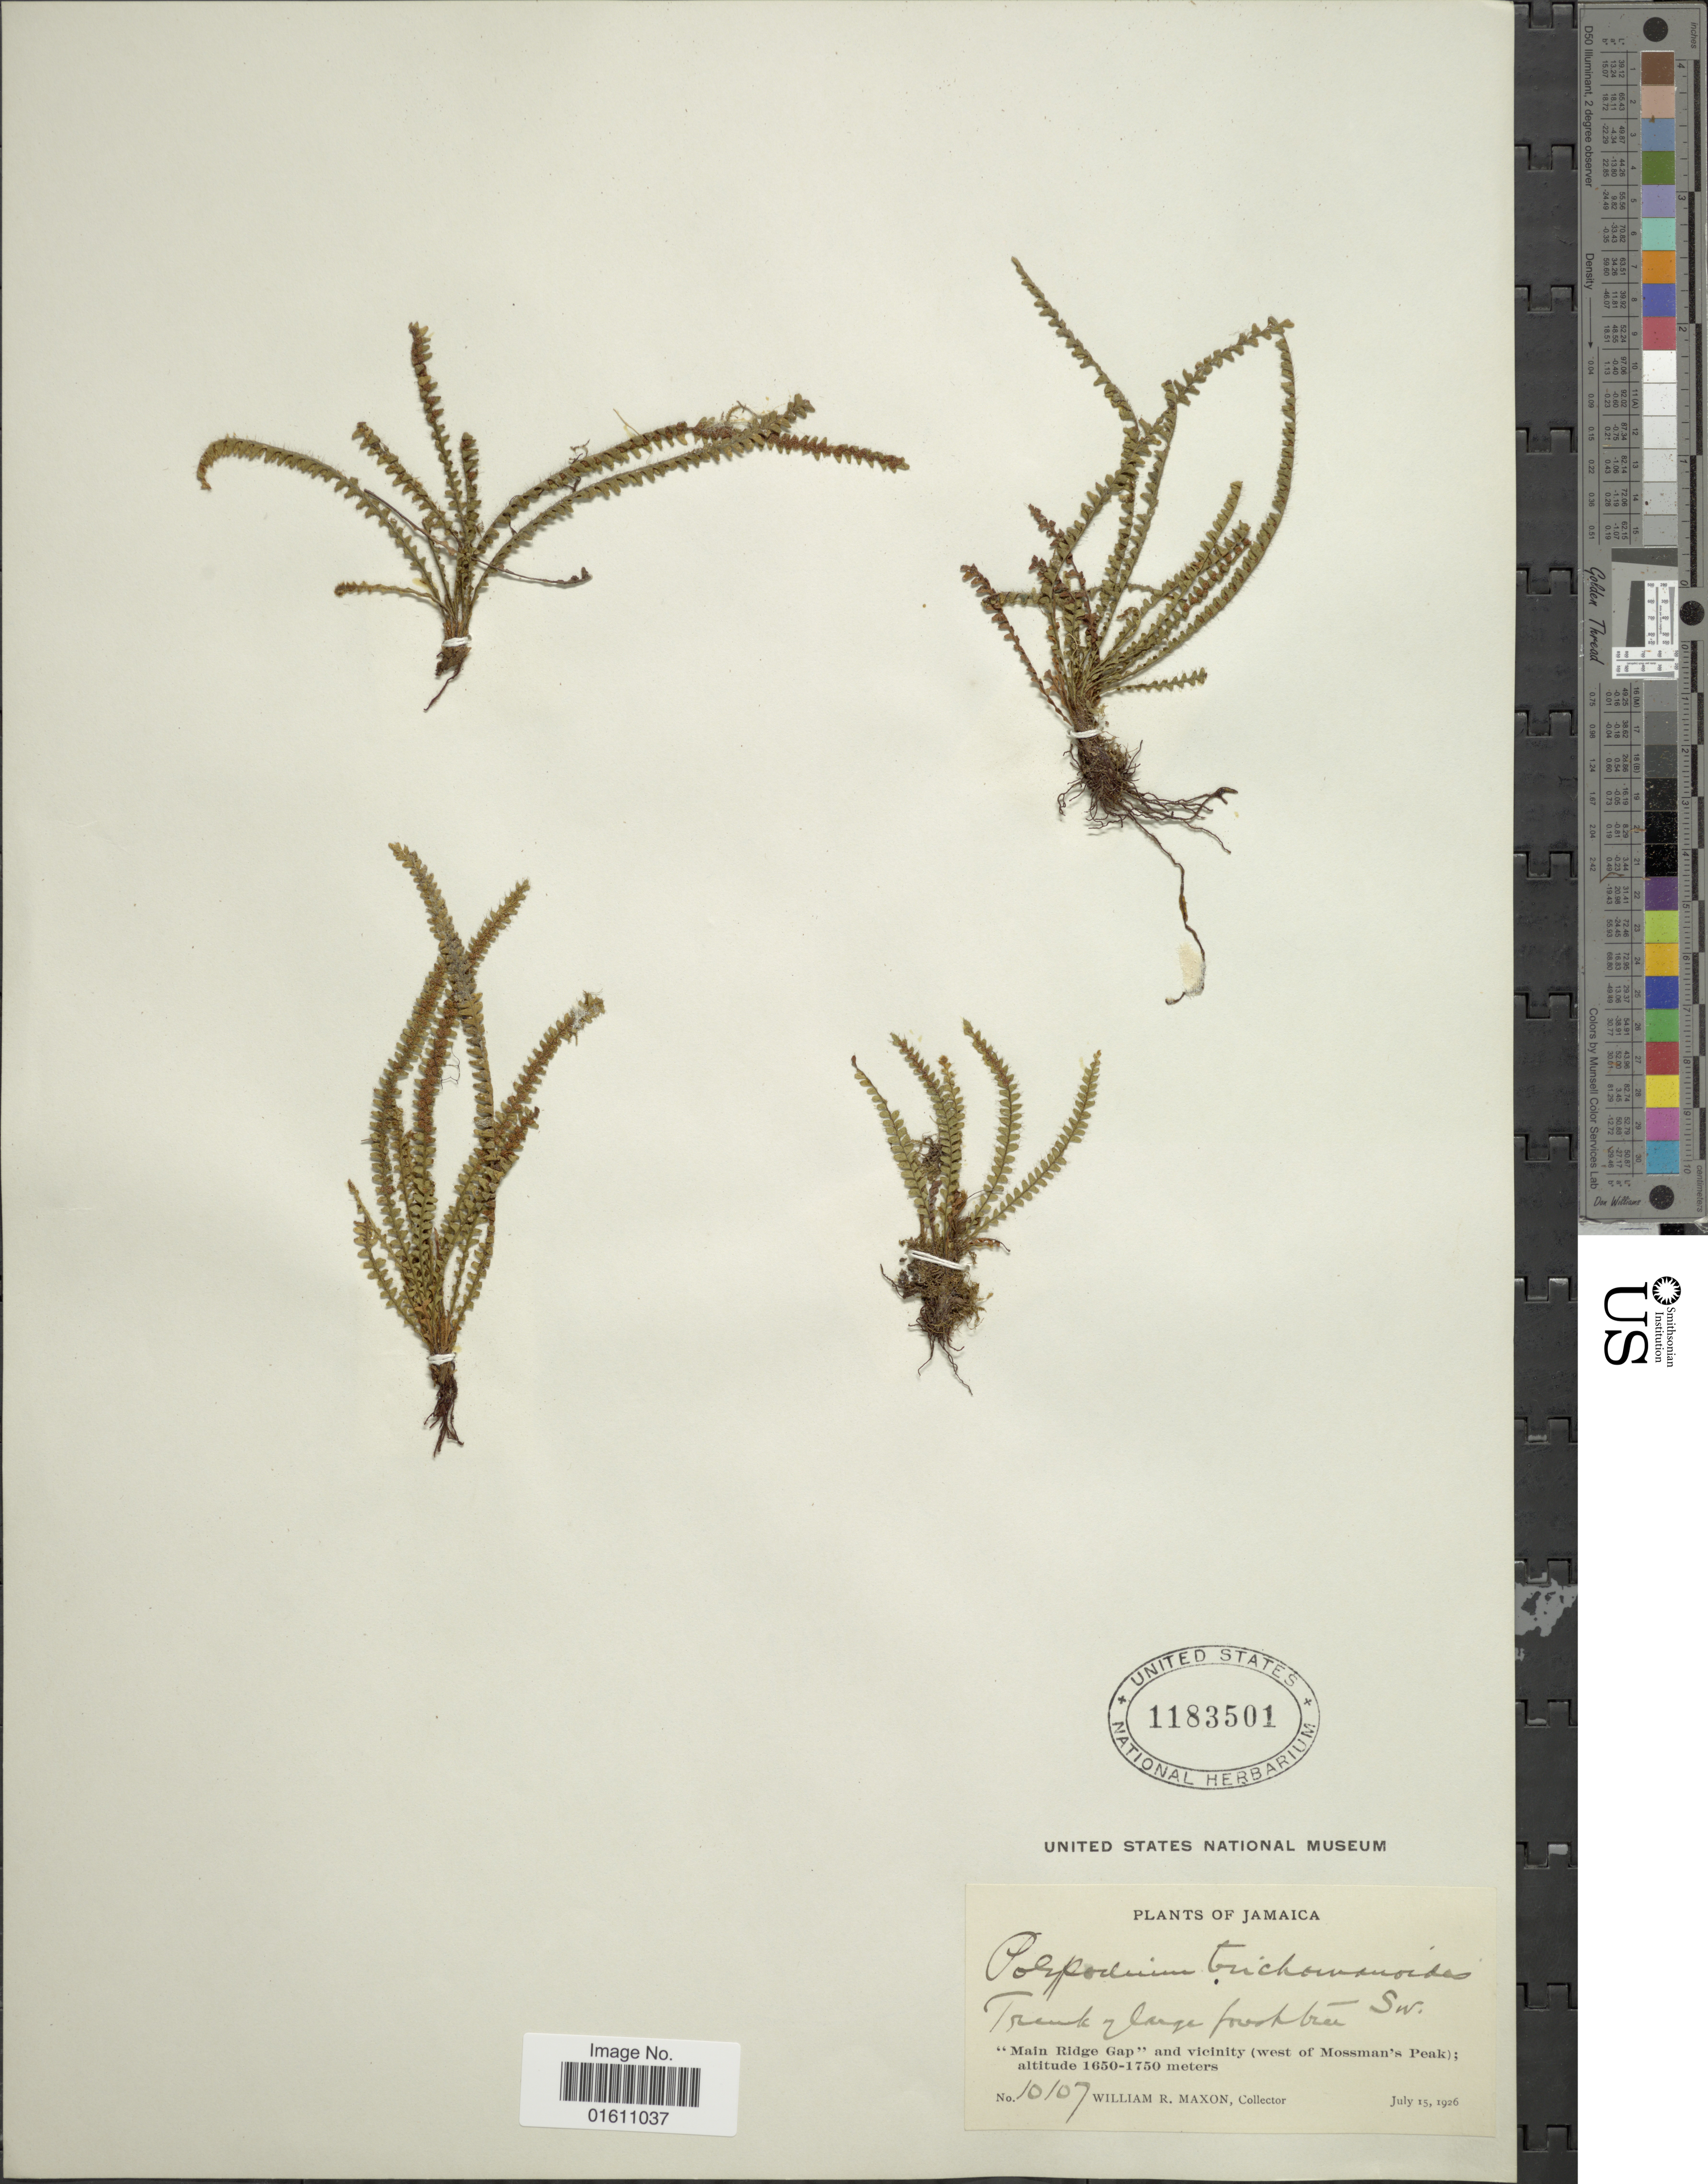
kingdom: Plantae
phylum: Tracheophyta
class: Polypodiopsida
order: Polypodiales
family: Polypodiaceae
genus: Moranopteris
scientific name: Moranopteris trichomanoides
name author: (Sw.) R. Y. Hirai & J. Prado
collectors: W. R. Maxon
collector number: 10107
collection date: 1926-07-15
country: Jamaica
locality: Main Ridge Gap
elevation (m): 1650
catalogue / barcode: US 1183501